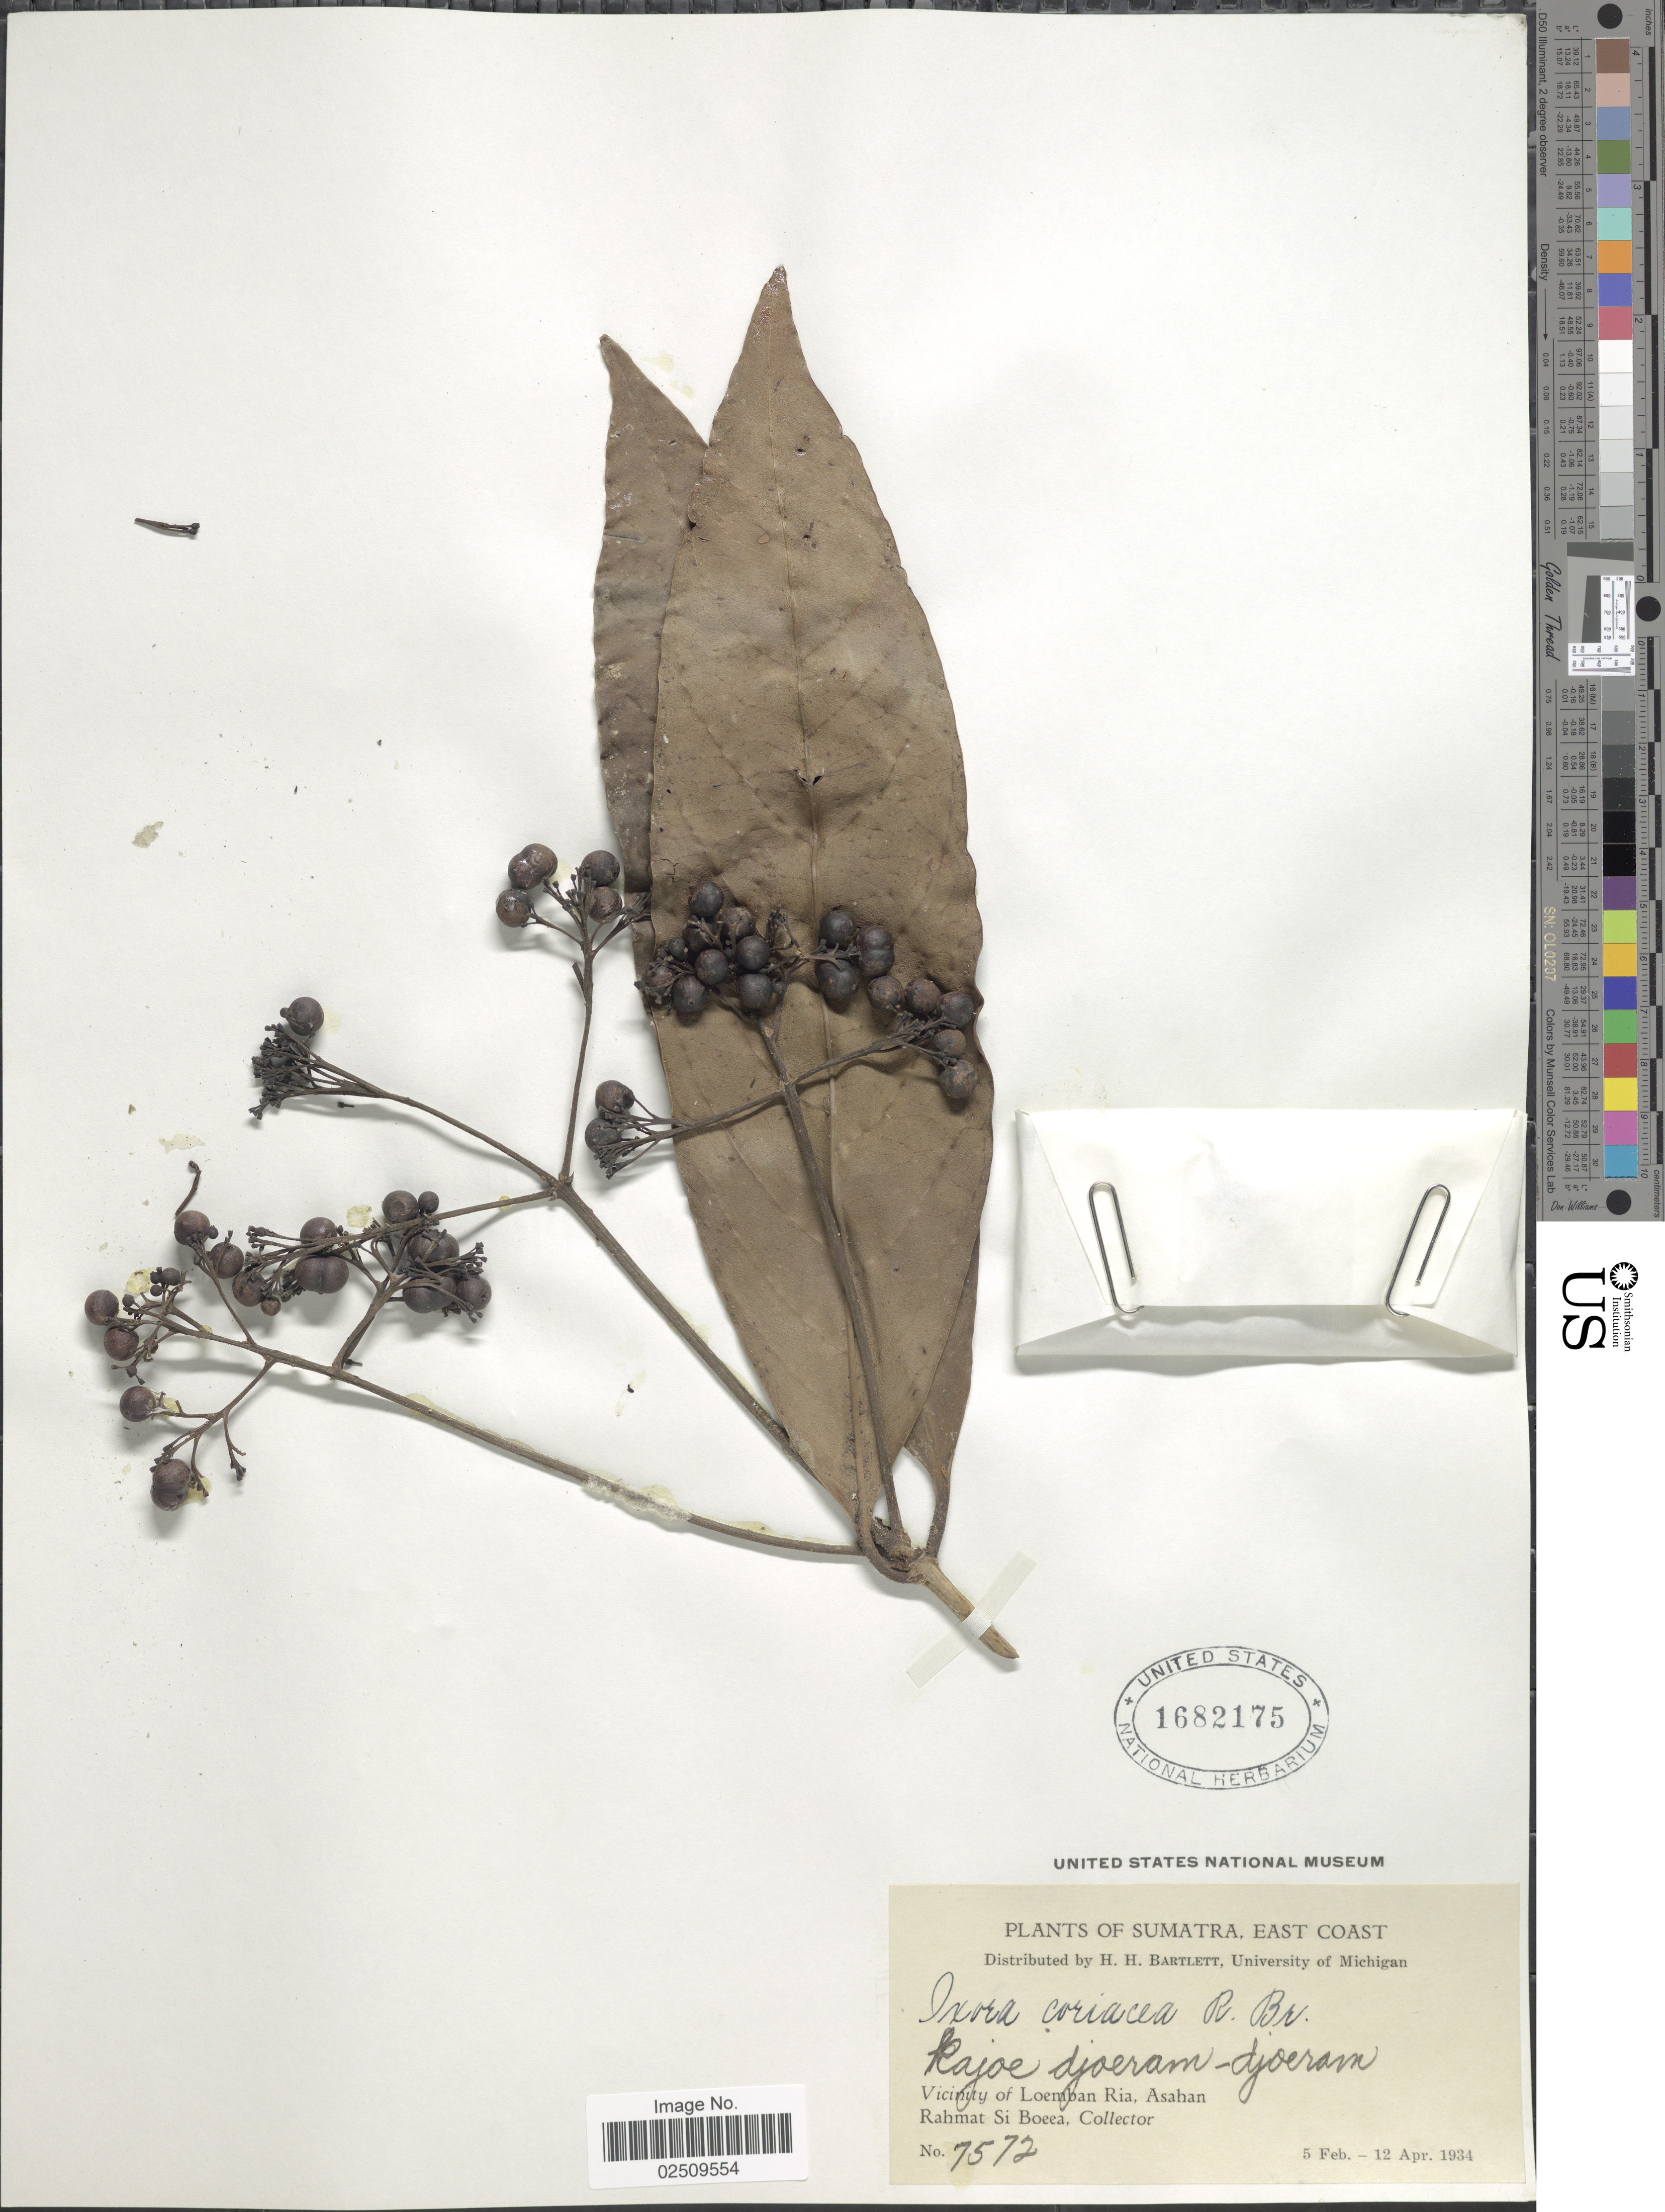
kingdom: Plantae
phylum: Tracheophyta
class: Magnoliopsida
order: Gentianales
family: Rubiaceae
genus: Ixora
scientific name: Ixora coriacea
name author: Wall. ex Steud.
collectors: Rahmat Si Boeea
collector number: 7572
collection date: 1935-02-05/1935-04-12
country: Indonesia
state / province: Sumatra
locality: East Coast, kajoe djoeram-djoeram, Vicinity of Loemban Ria, Asahan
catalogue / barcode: US 1682175